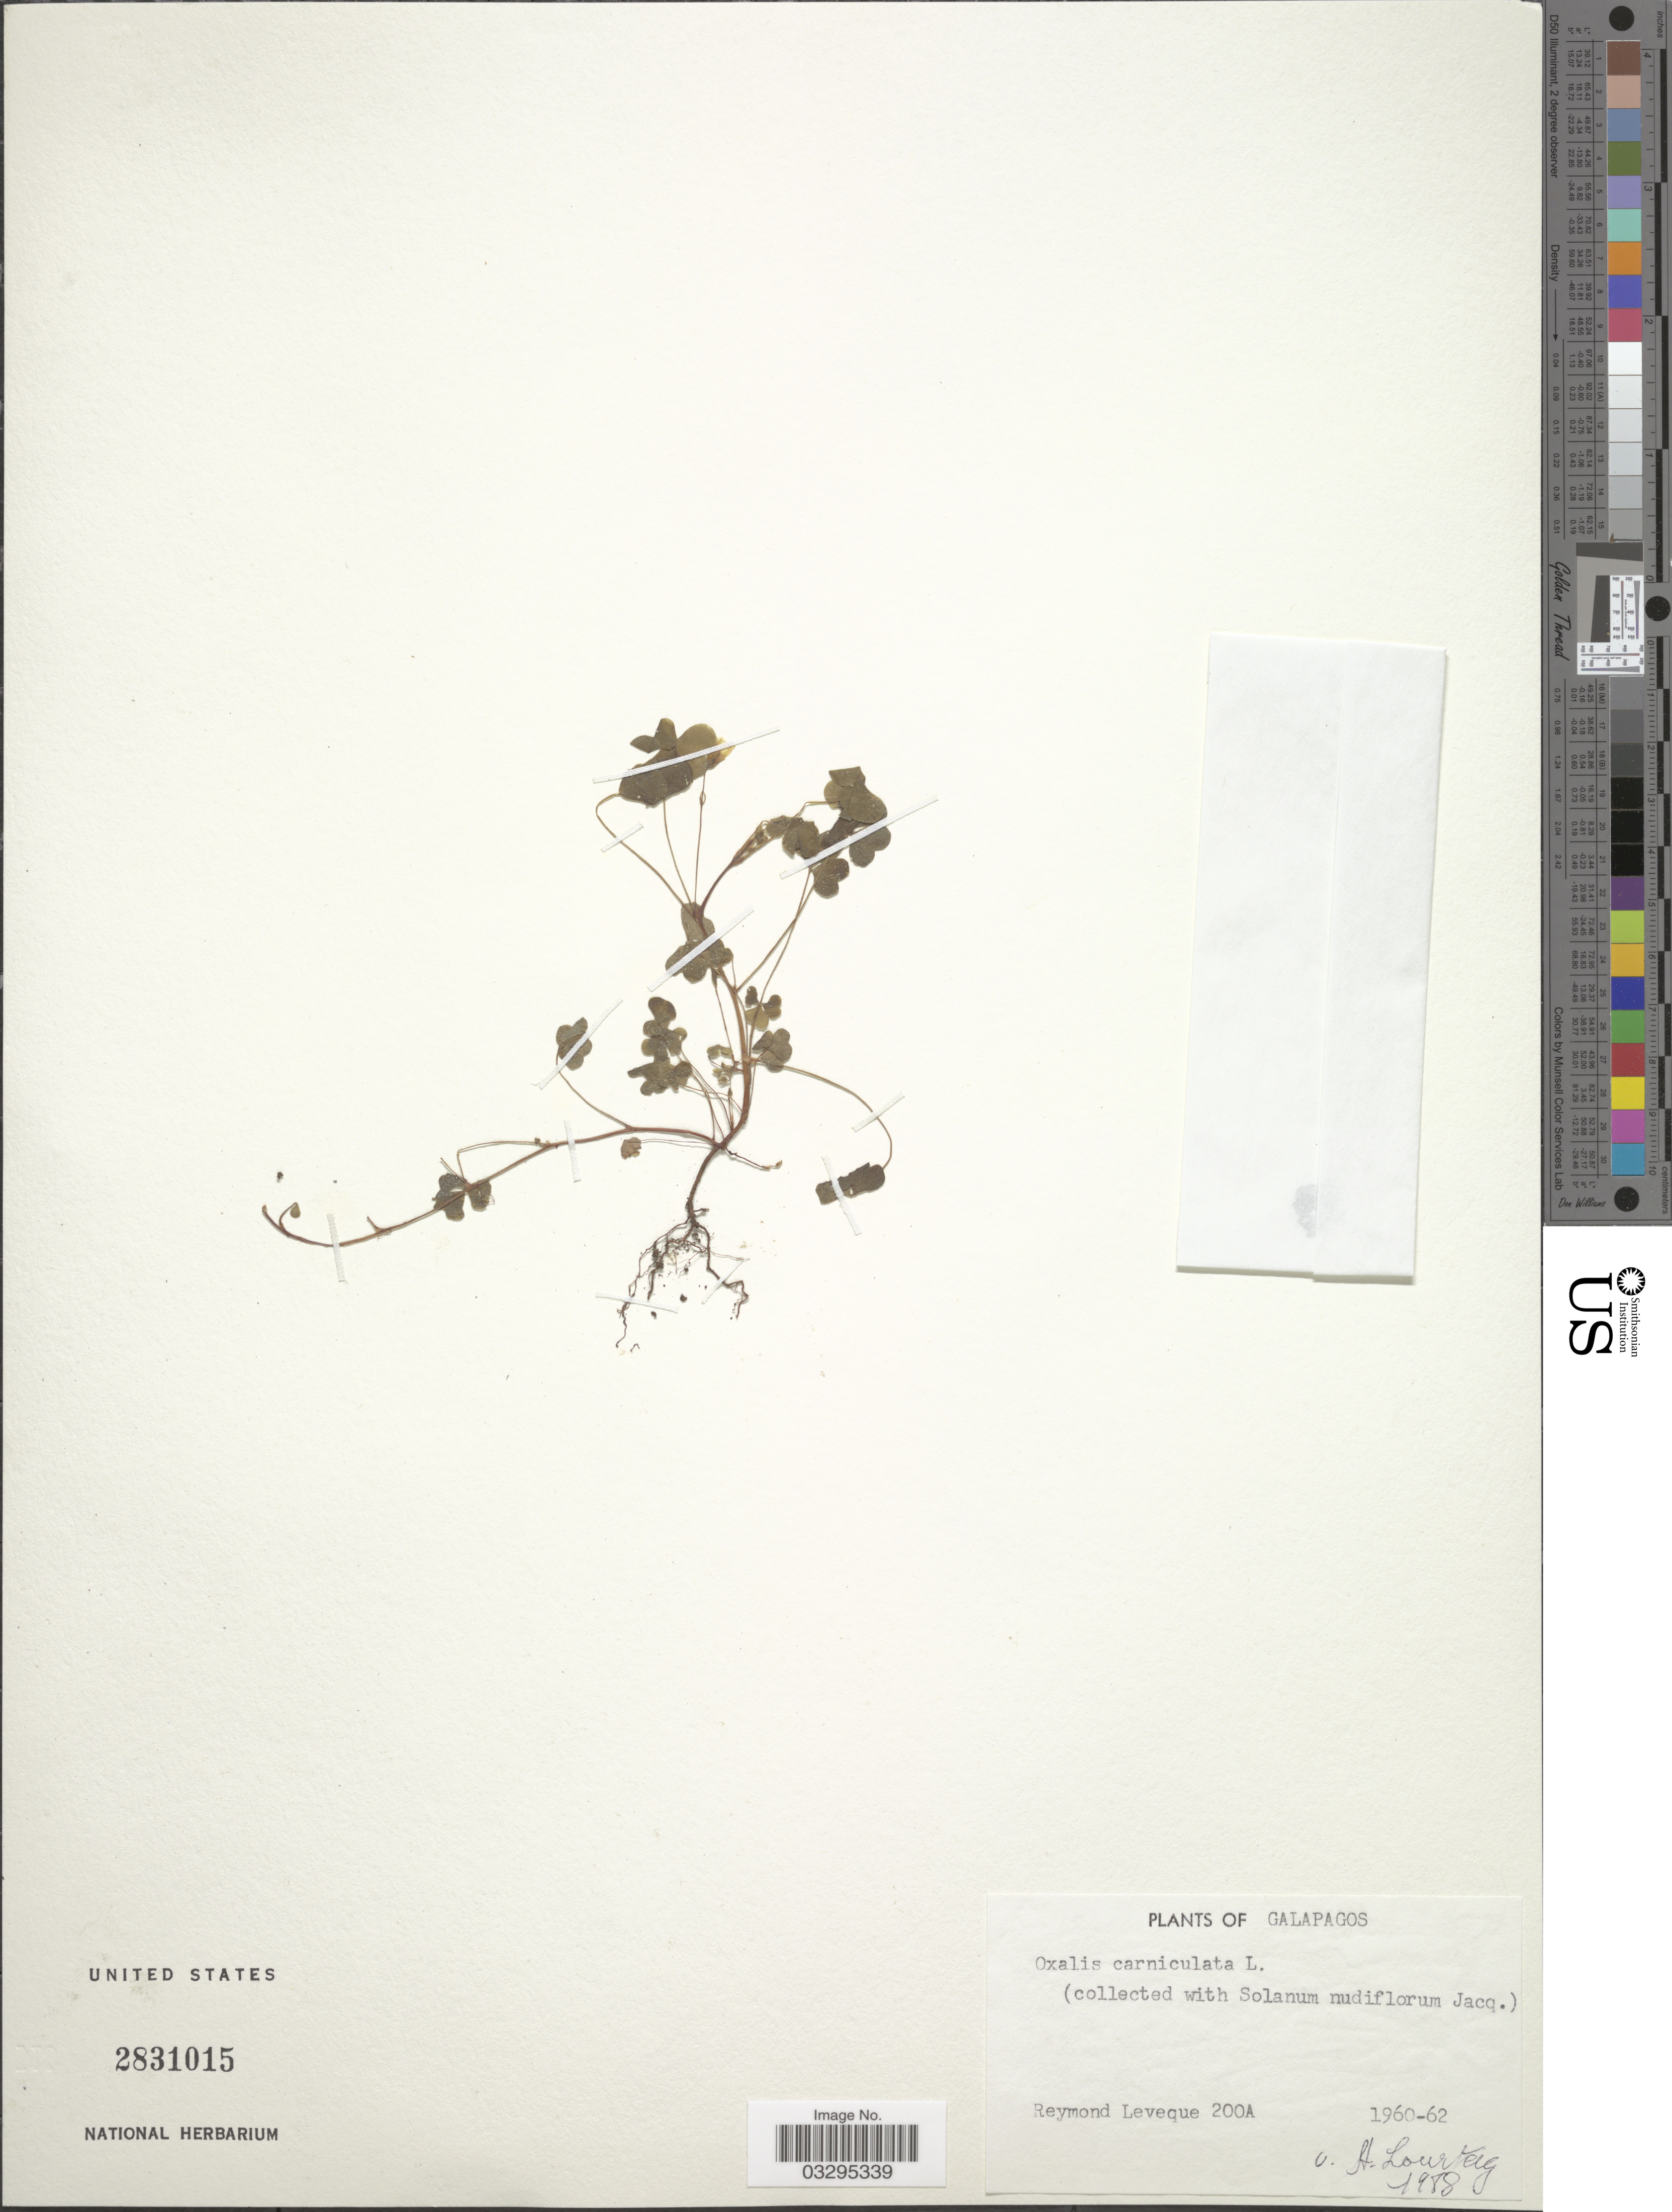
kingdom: Plantae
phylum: Tracheophyta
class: Magnoliopsida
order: Oxalidales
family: Oxalidaceae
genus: Oxalis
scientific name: Oxalis corniculata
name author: L.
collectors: R. Lévêque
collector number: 200A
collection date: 1960/1962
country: Ecuador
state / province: Colón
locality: Galapagos.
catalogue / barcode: US 2831015